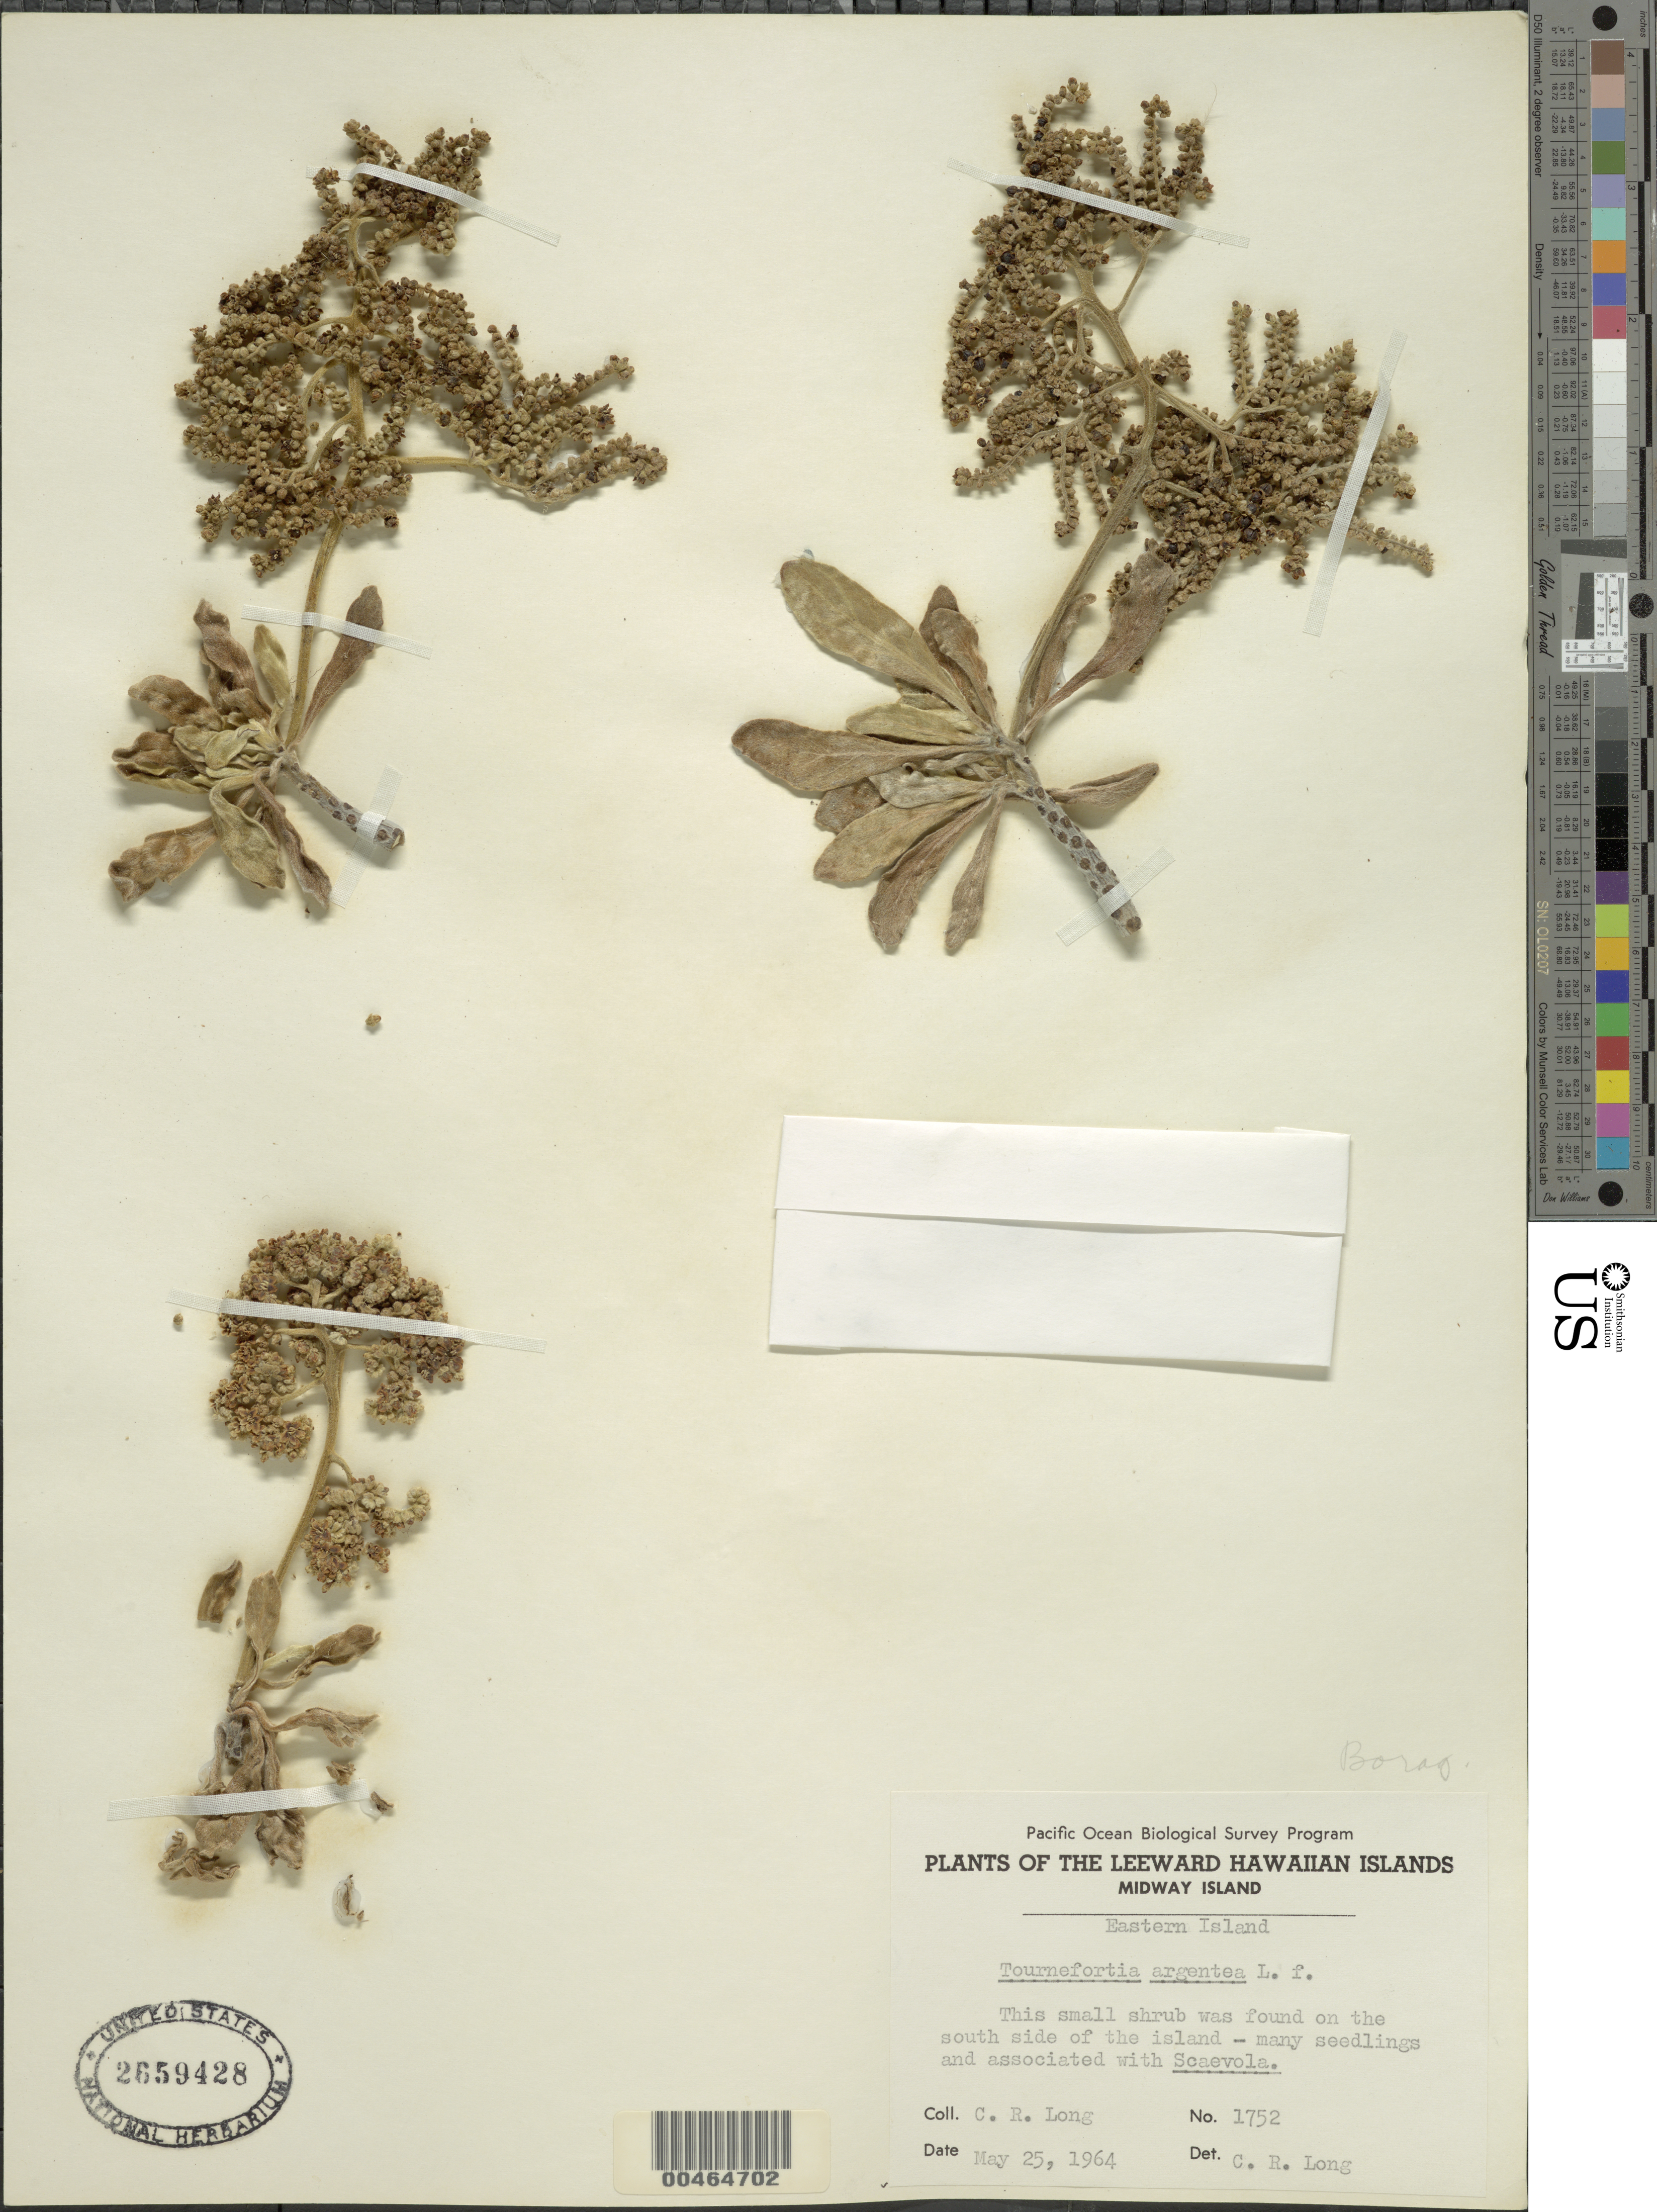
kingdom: Plantae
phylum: Tracheophyta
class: Magnoliopsida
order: Boraginales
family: Heliotropiaceae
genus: Heliotropium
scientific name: Heliotropium arboreum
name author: (Blanco) Mabberley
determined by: Wagner, W. L., (BOT), Smithsonian Institution - National Museum of Natural History (UNITED STATES)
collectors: C. Long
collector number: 1752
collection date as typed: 25 May 1964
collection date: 1964-05-25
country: U.S. Administered Pacific Islands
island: Midway Atoll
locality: Midway Is. - Eastern Islet, S side of island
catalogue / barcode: US 2659428